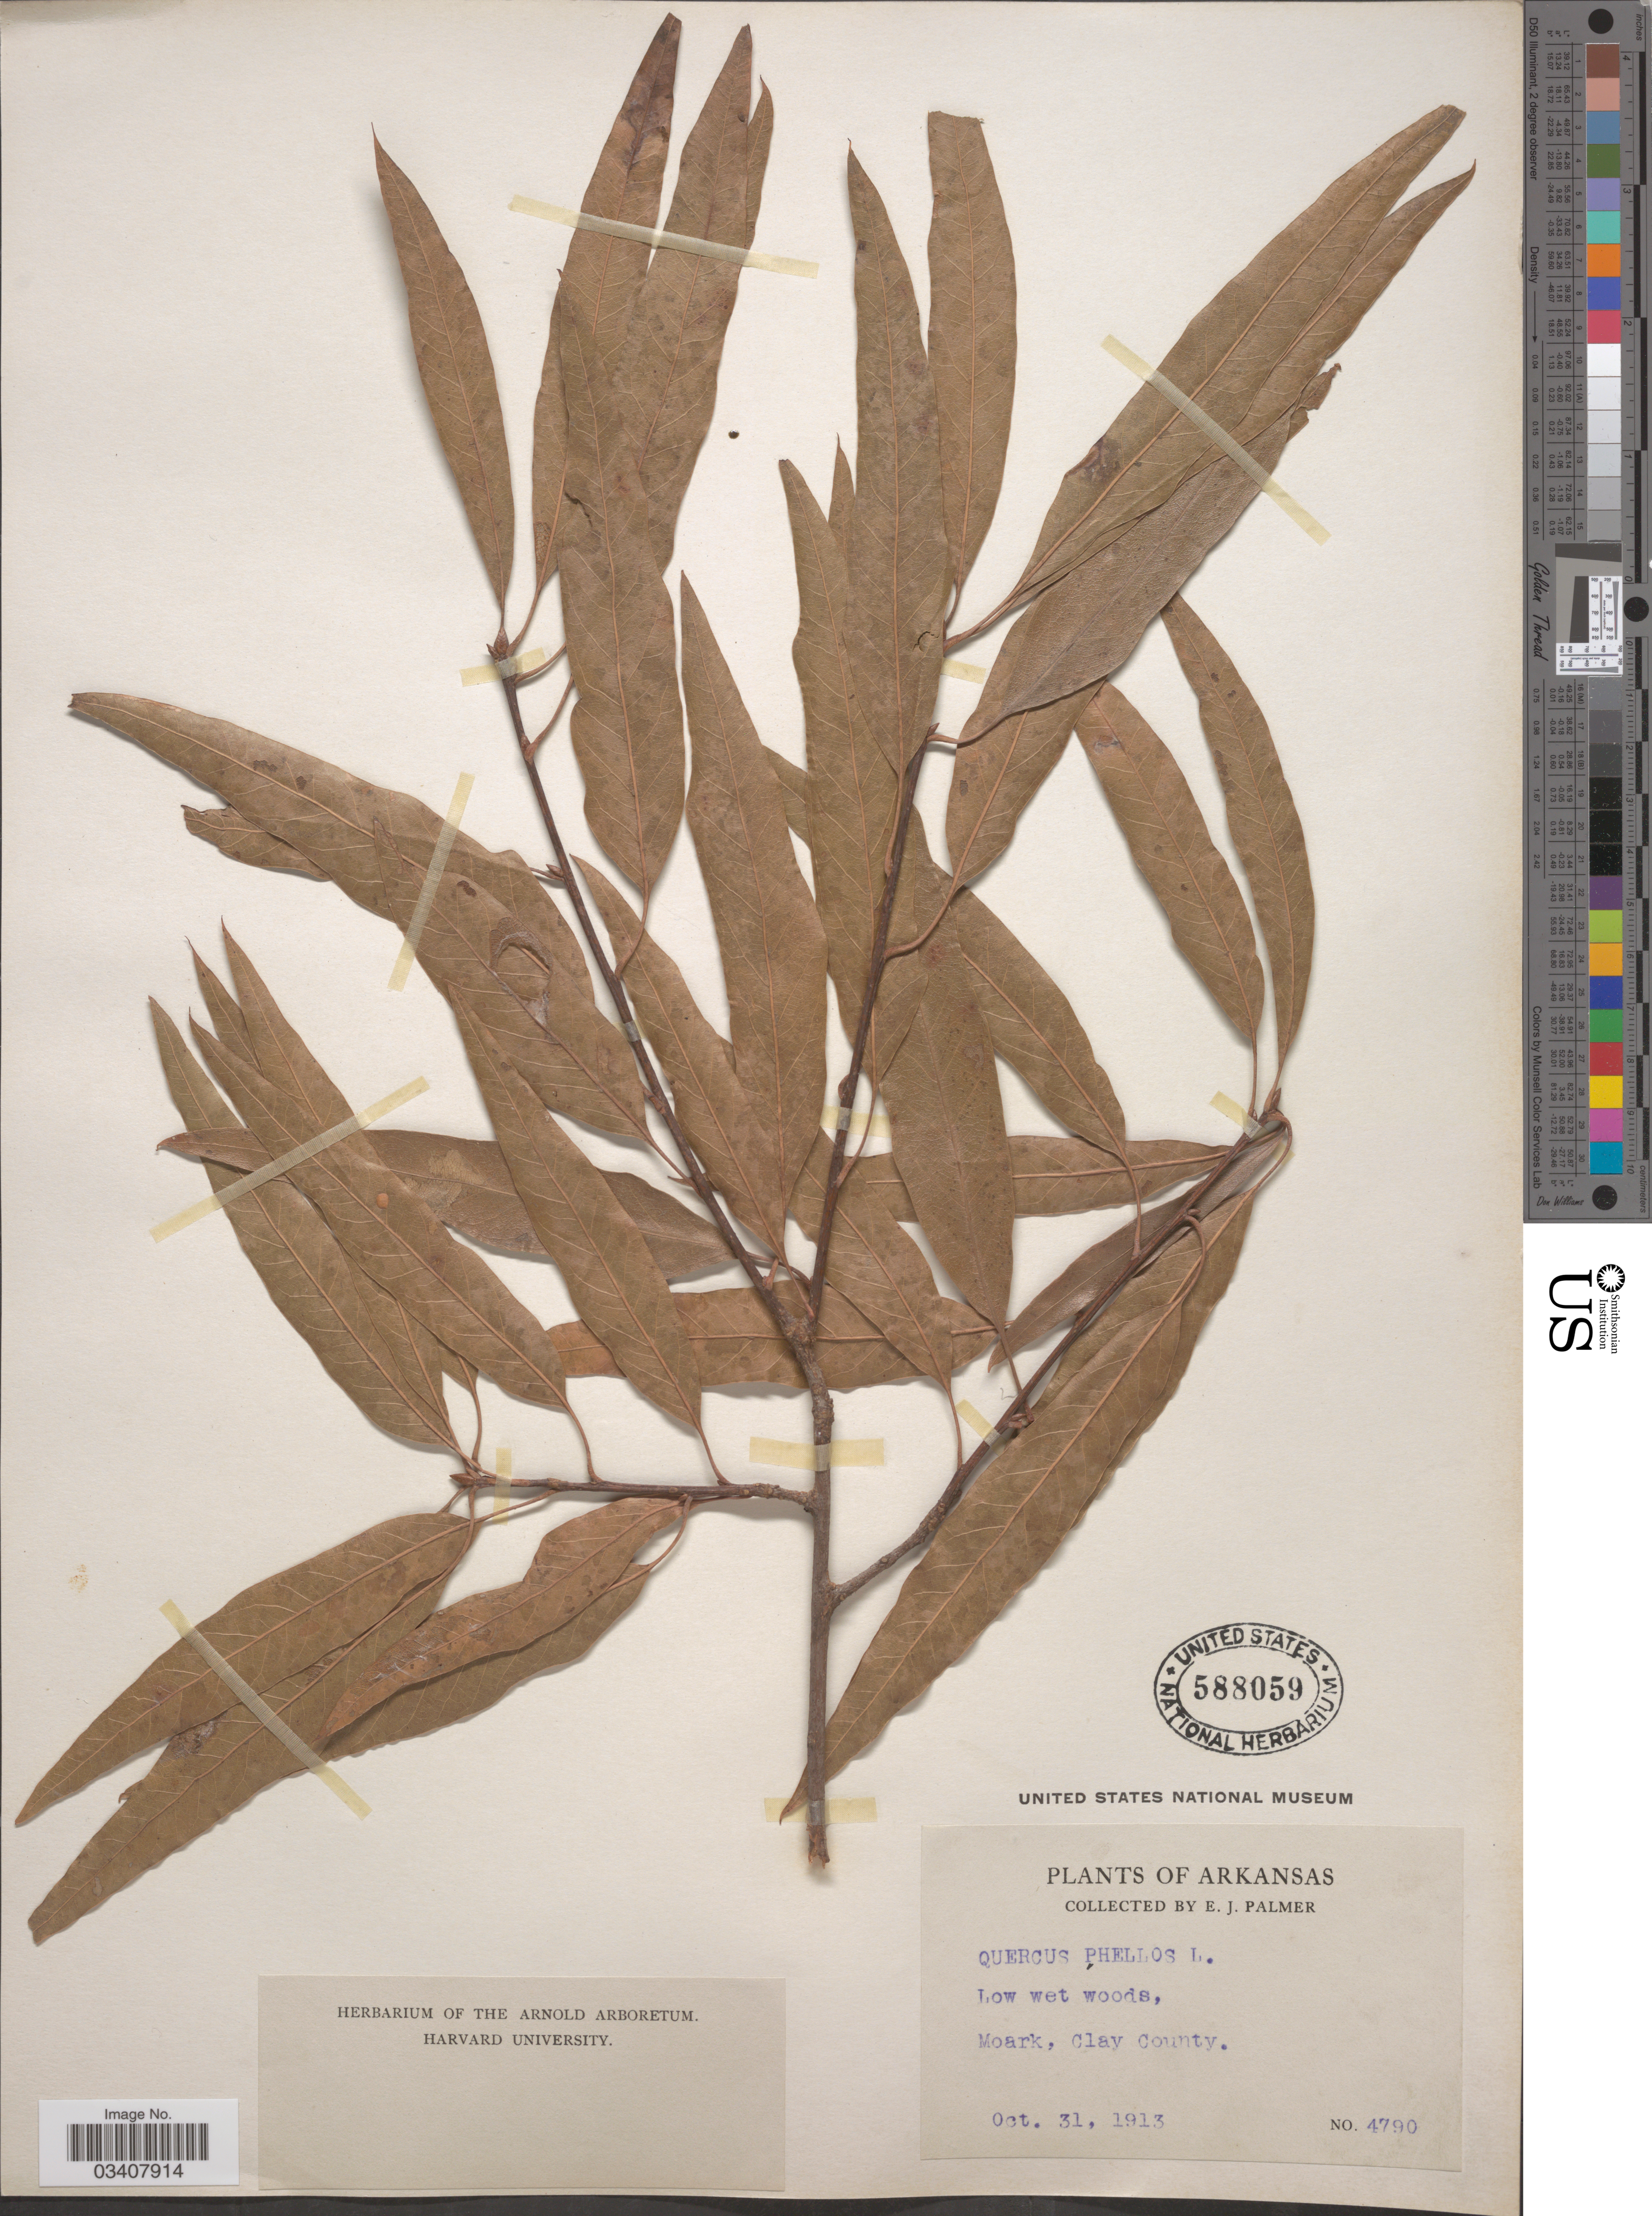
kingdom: Plantae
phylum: Tracheophyta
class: Magnoliopsida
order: Fagales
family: Fagaceae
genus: Quercus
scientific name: Quercus phellos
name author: L.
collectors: E. J. Palmer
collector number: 4790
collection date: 1913-10-31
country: United States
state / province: Arkansas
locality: Low wet woods, Moark, Clay County.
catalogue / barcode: US 588059